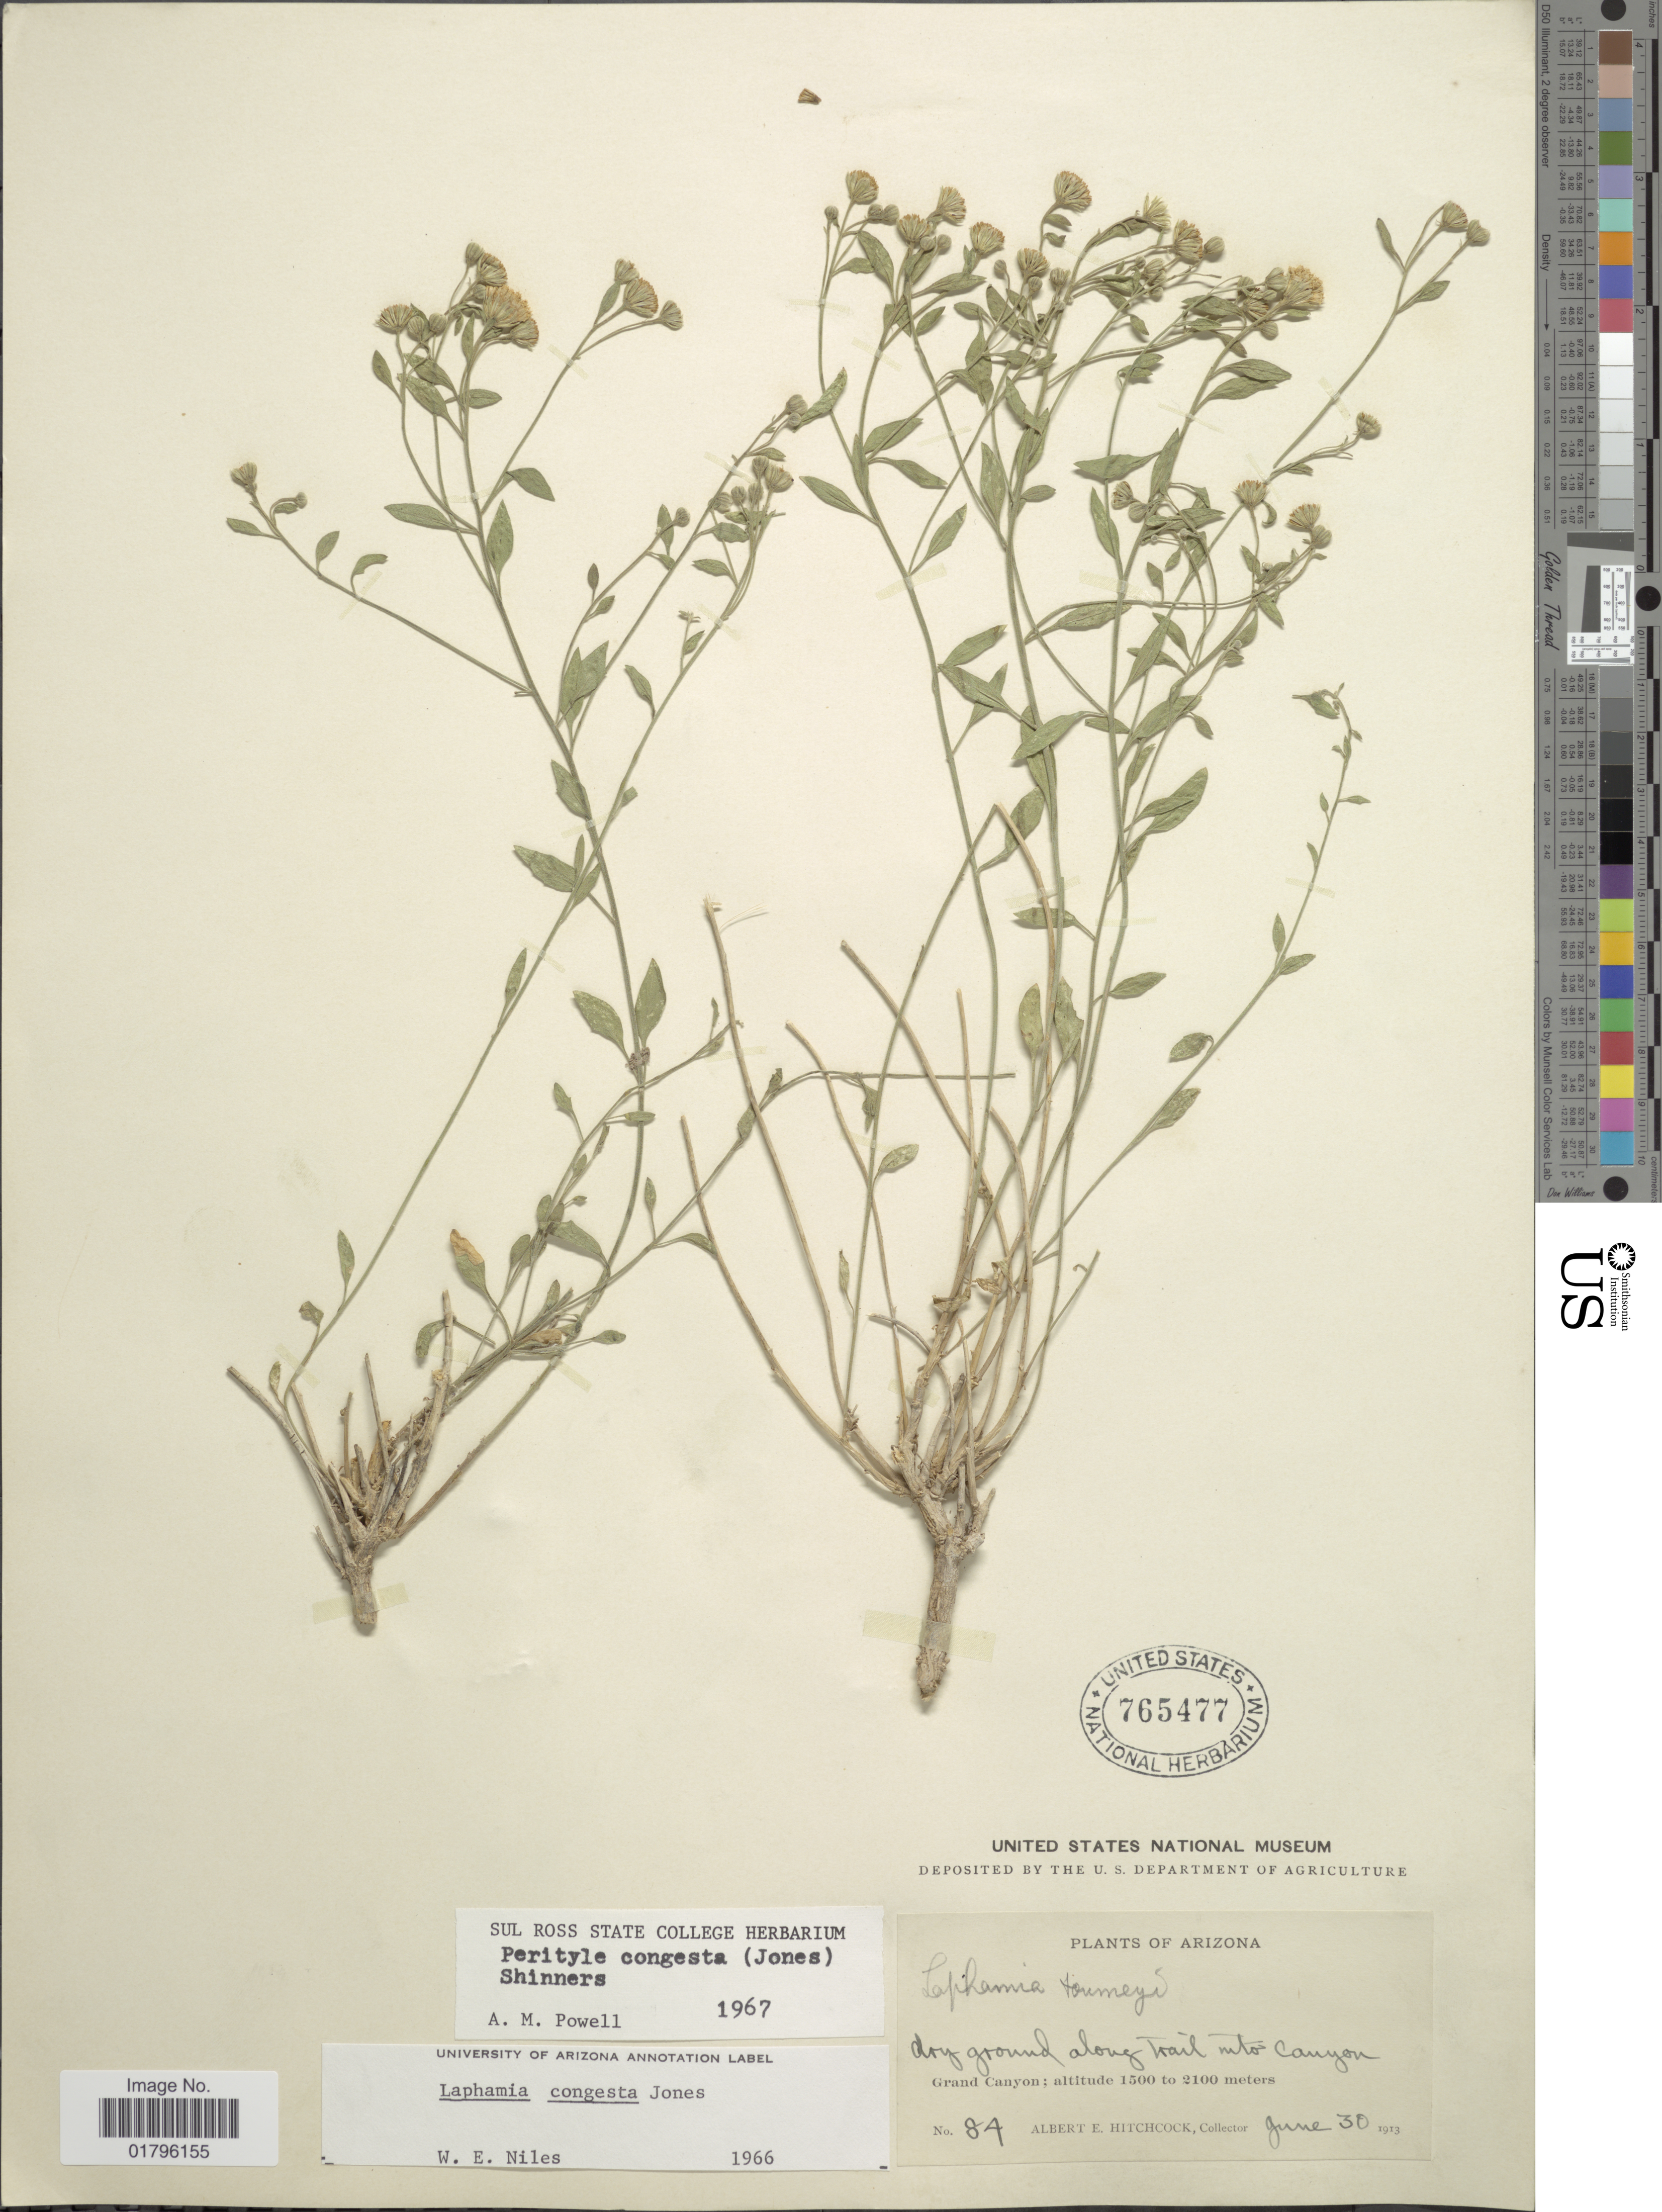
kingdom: Plantae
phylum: Tracheophyta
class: Magnoliopsida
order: Asterales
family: Asteraceae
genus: Perityle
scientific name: Perityle congesta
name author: (M.E. Jones) Shinners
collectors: A. Hitchcock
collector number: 84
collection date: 1913-06-30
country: United States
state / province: Arizona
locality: Along Trail into Canyon. Grand Canyon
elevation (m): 1500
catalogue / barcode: US 765477